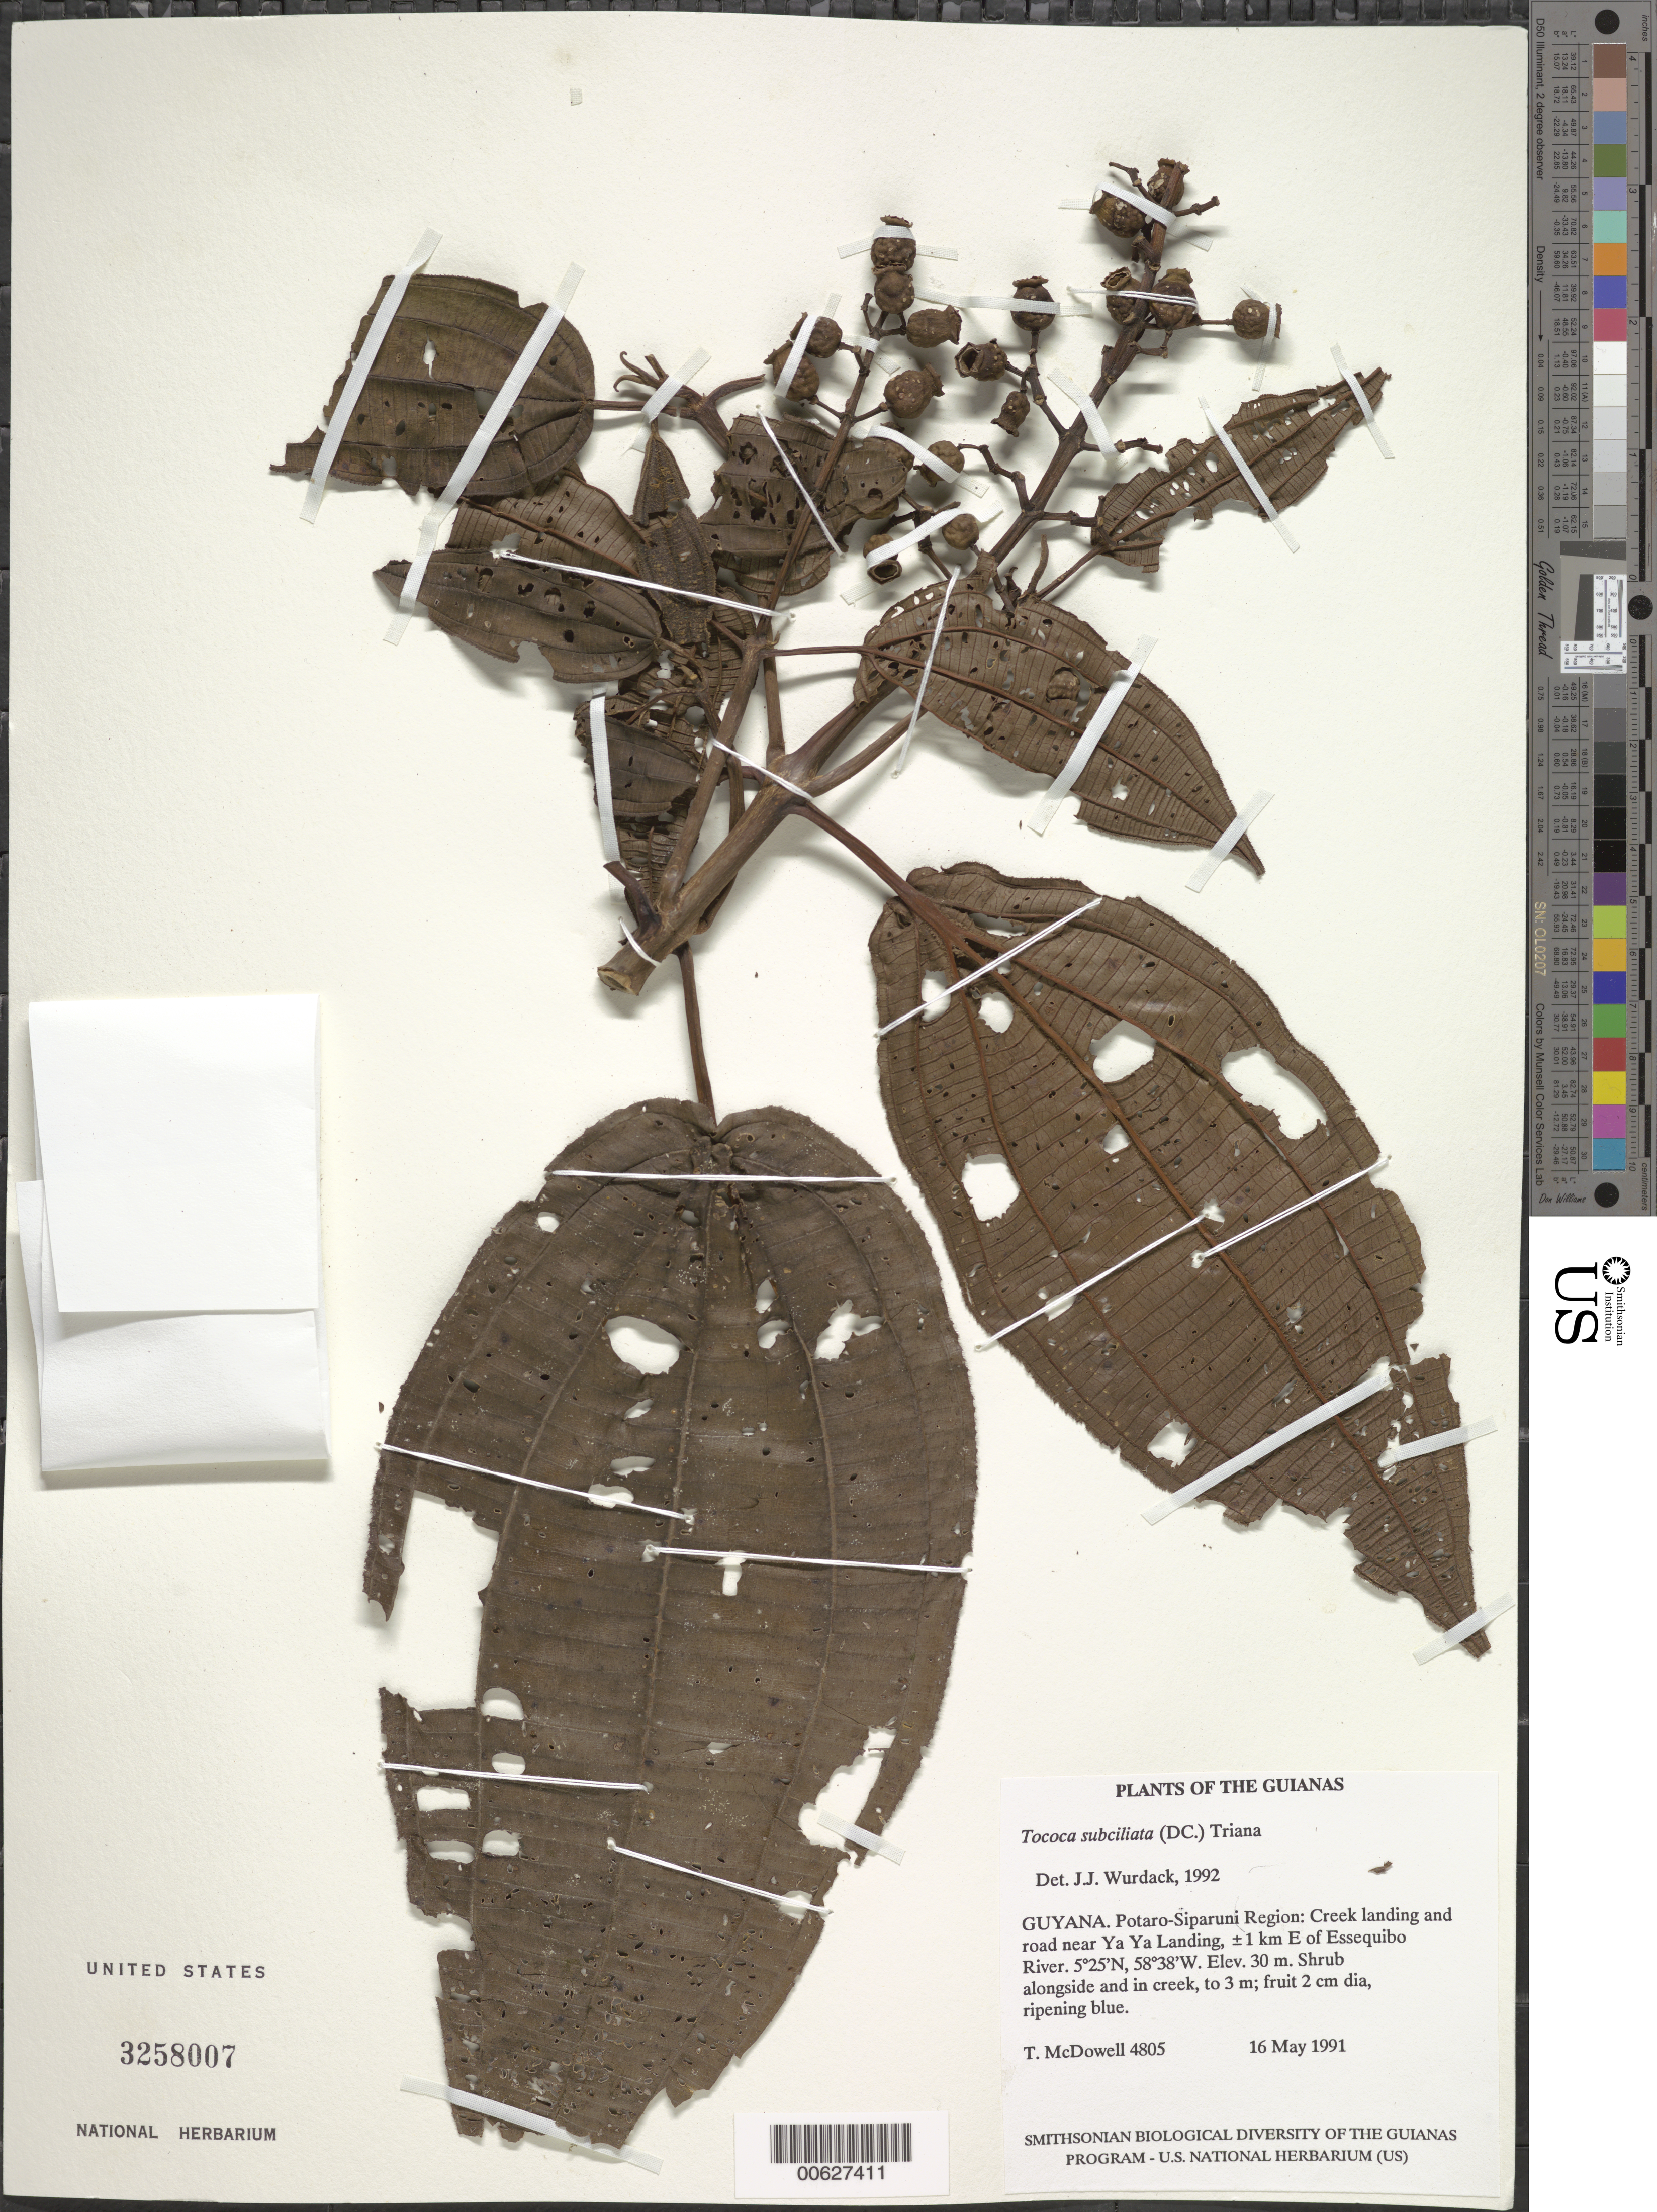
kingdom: Plantae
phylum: Tracheophyta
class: Magnoliopsida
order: Myrtales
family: Melastomataceae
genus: Tococa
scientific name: Tococa subciliata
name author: (DC.) Triana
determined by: Wurdack, John J., (US), US (UNITED STATES)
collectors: T. McDowell, C. L. Kelloff & A. Stobey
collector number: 4805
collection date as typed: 16 May 1991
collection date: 1991-05-16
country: Guyana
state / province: Potaro-Siparuni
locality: Creek landing and road near Ya Ya Landing, ±1 km E of Essequibo River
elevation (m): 30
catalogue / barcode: US 3258007